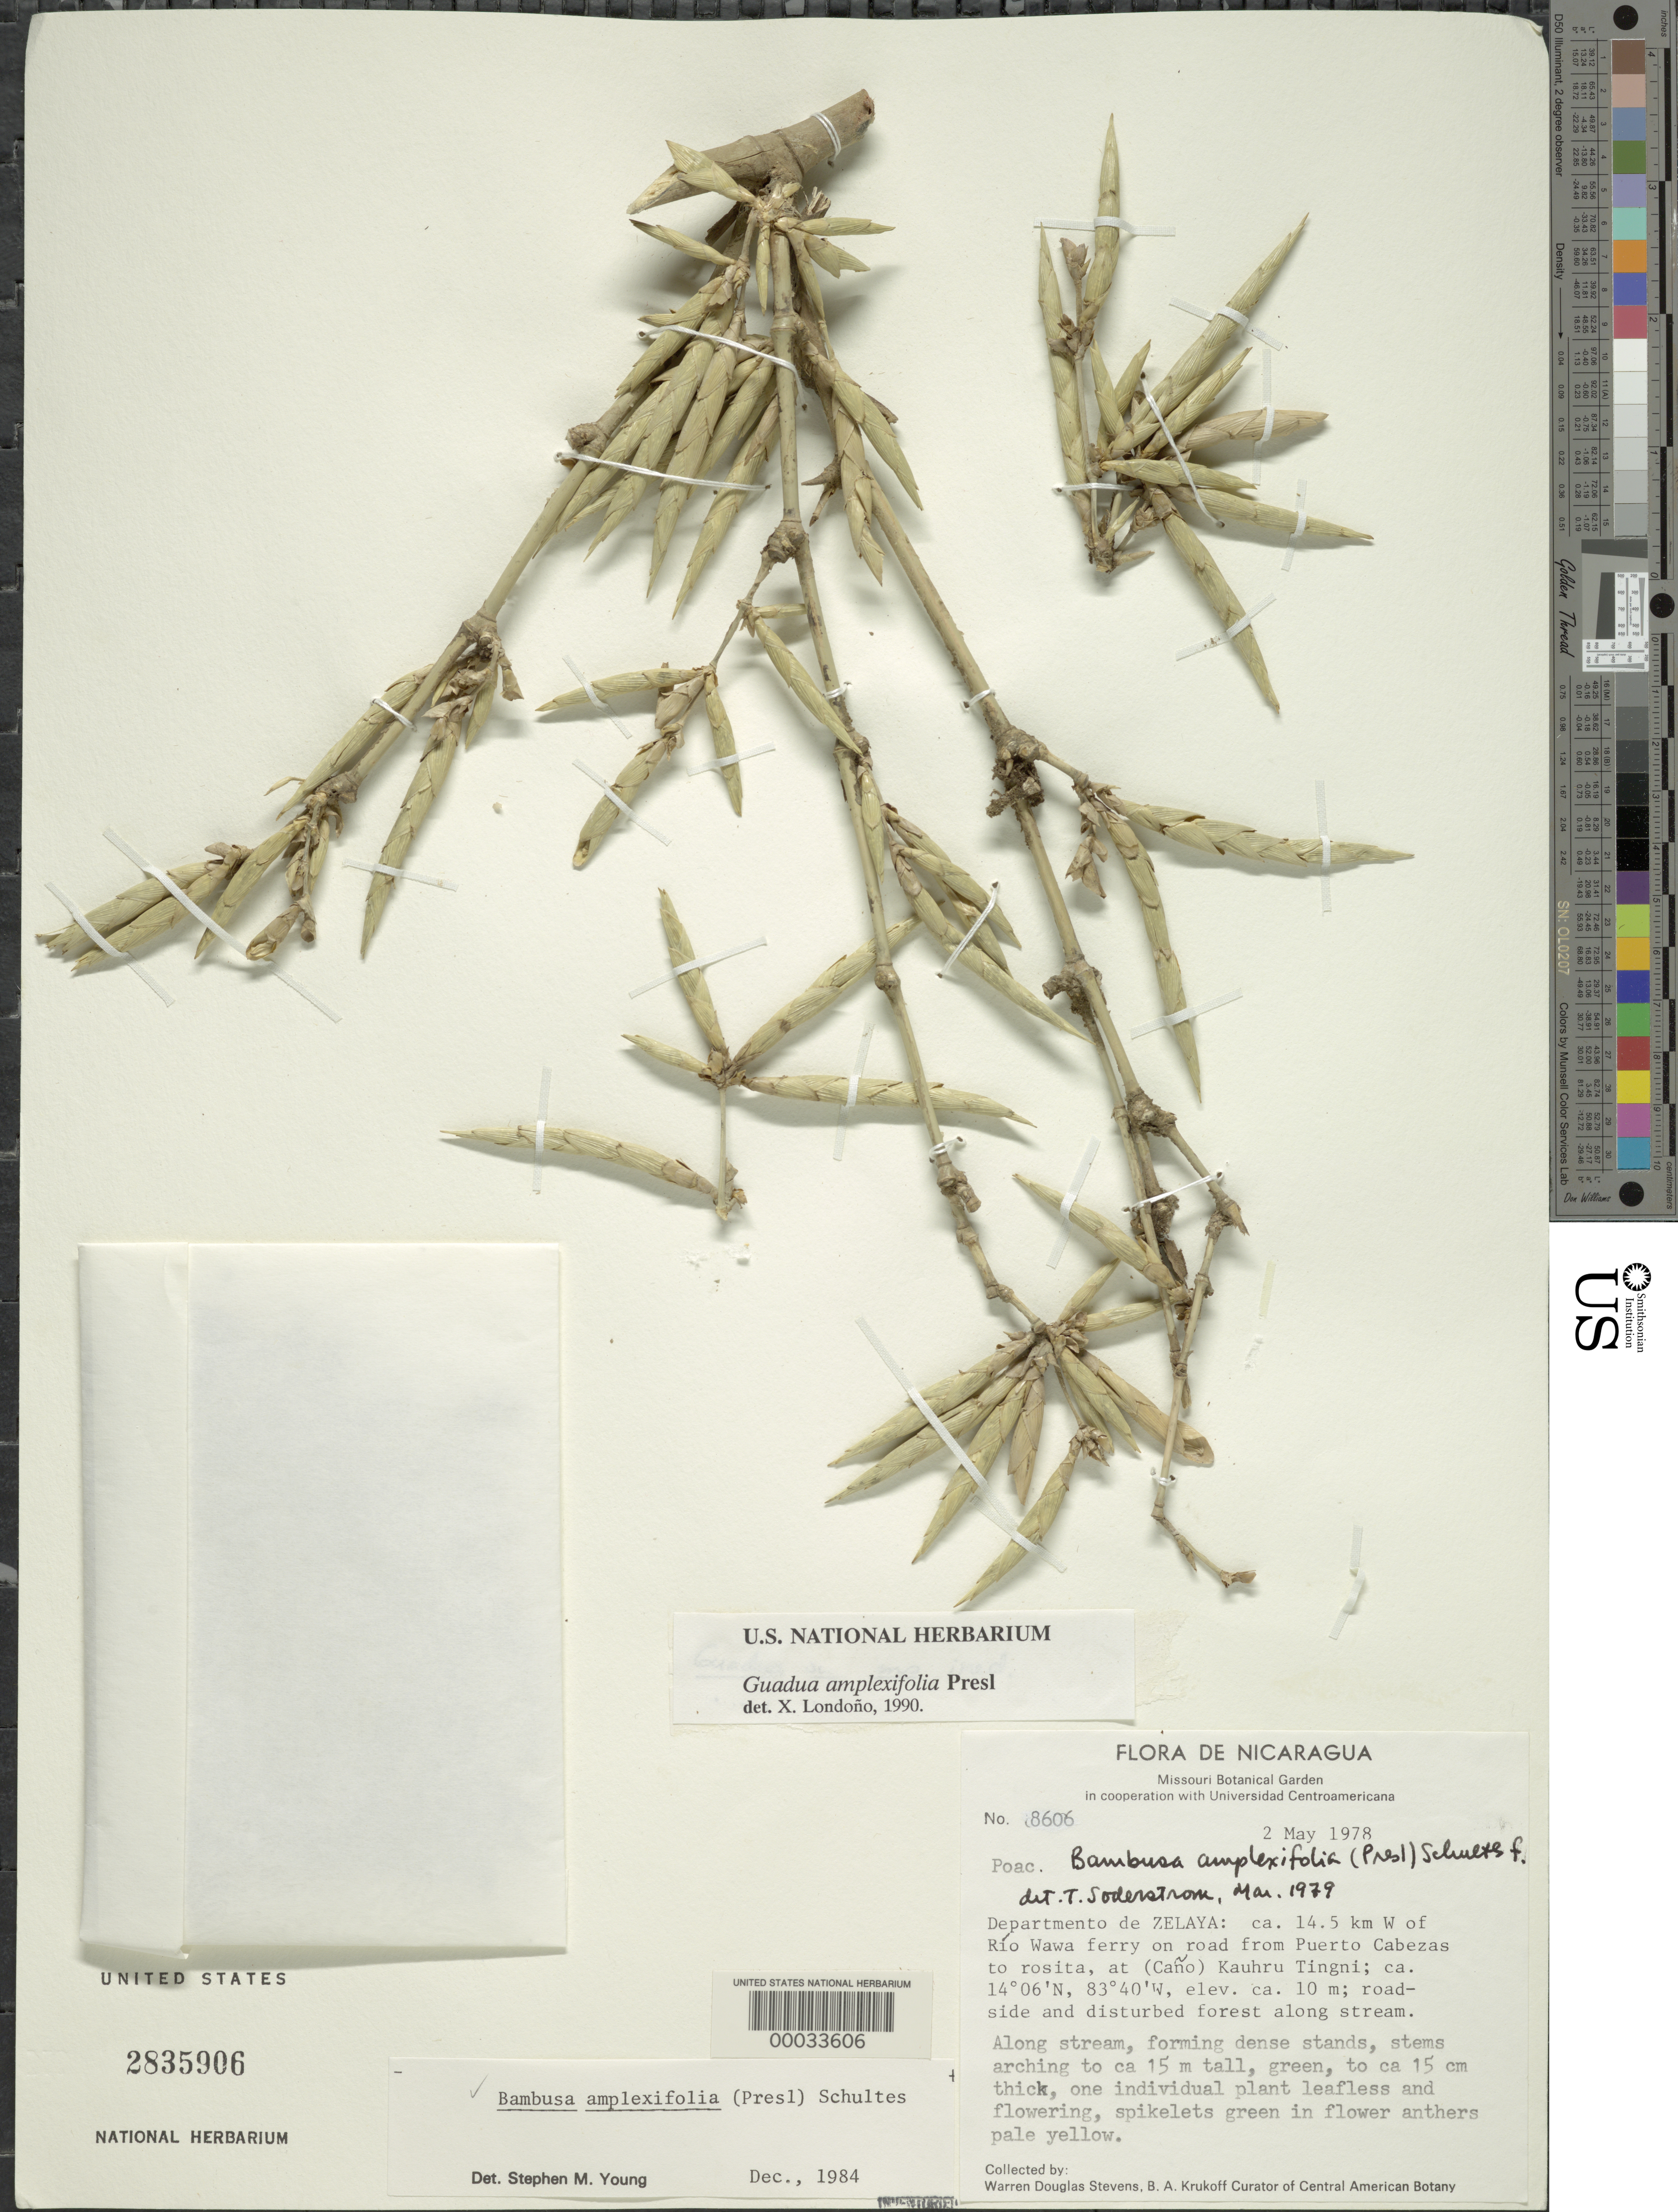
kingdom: Plantae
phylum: Tracheophyta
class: Liliopsida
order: Poales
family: Poaceae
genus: Guadua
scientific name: Guadua scandens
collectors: W. D. Stevens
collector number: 8606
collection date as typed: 02 May 1978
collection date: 1978-05-02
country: Nicaragua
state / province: Atlántico Norte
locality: Ca 14.5 km w of rio wawa ferry on road from puerto cabezas to rosita, at cano kauhru tingni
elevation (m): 10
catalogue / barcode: US 2835906